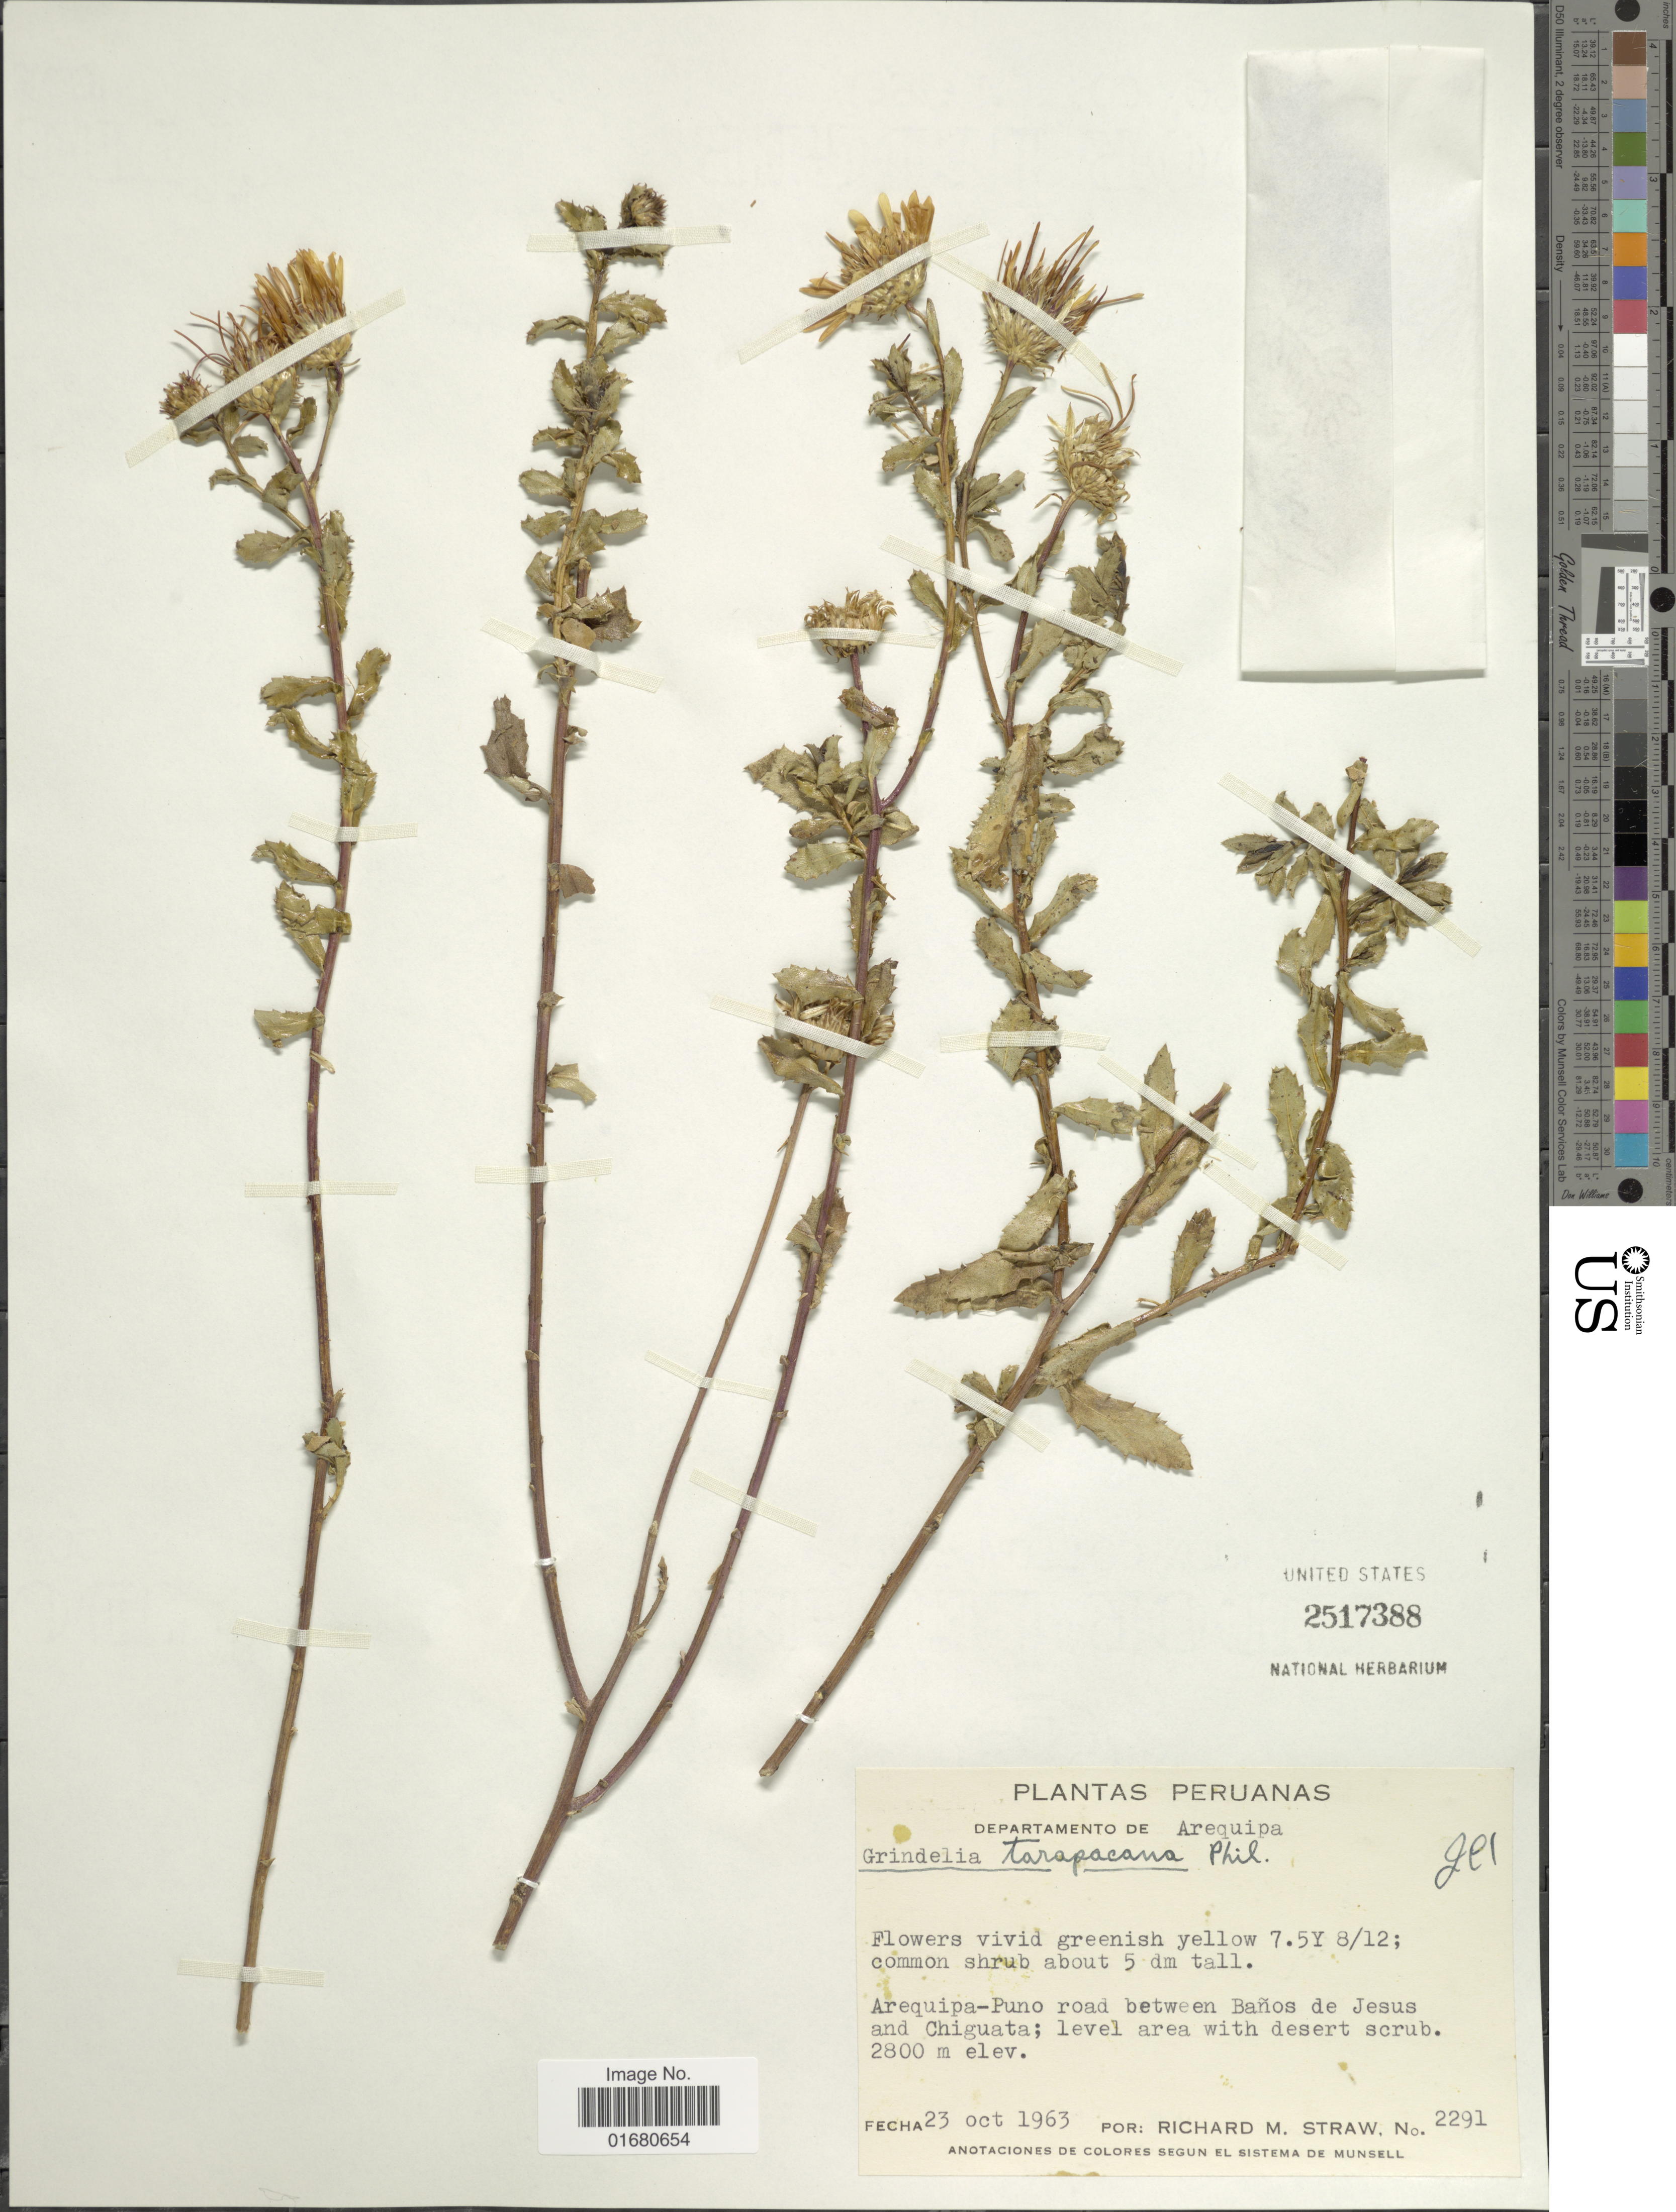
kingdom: Plantae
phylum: Tracheophyta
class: Magnoliopsida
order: Asterales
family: Asteraceae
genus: Grindelia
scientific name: Grindelia tarapacana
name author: Phil.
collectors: R. M. Straw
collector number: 2291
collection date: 1963-10-23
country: Peru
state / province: Arequipa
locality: Departamento de Arequipa-Puno road between Baños de Jesus and Chiguata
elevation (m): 2800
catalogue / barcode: US 2517388